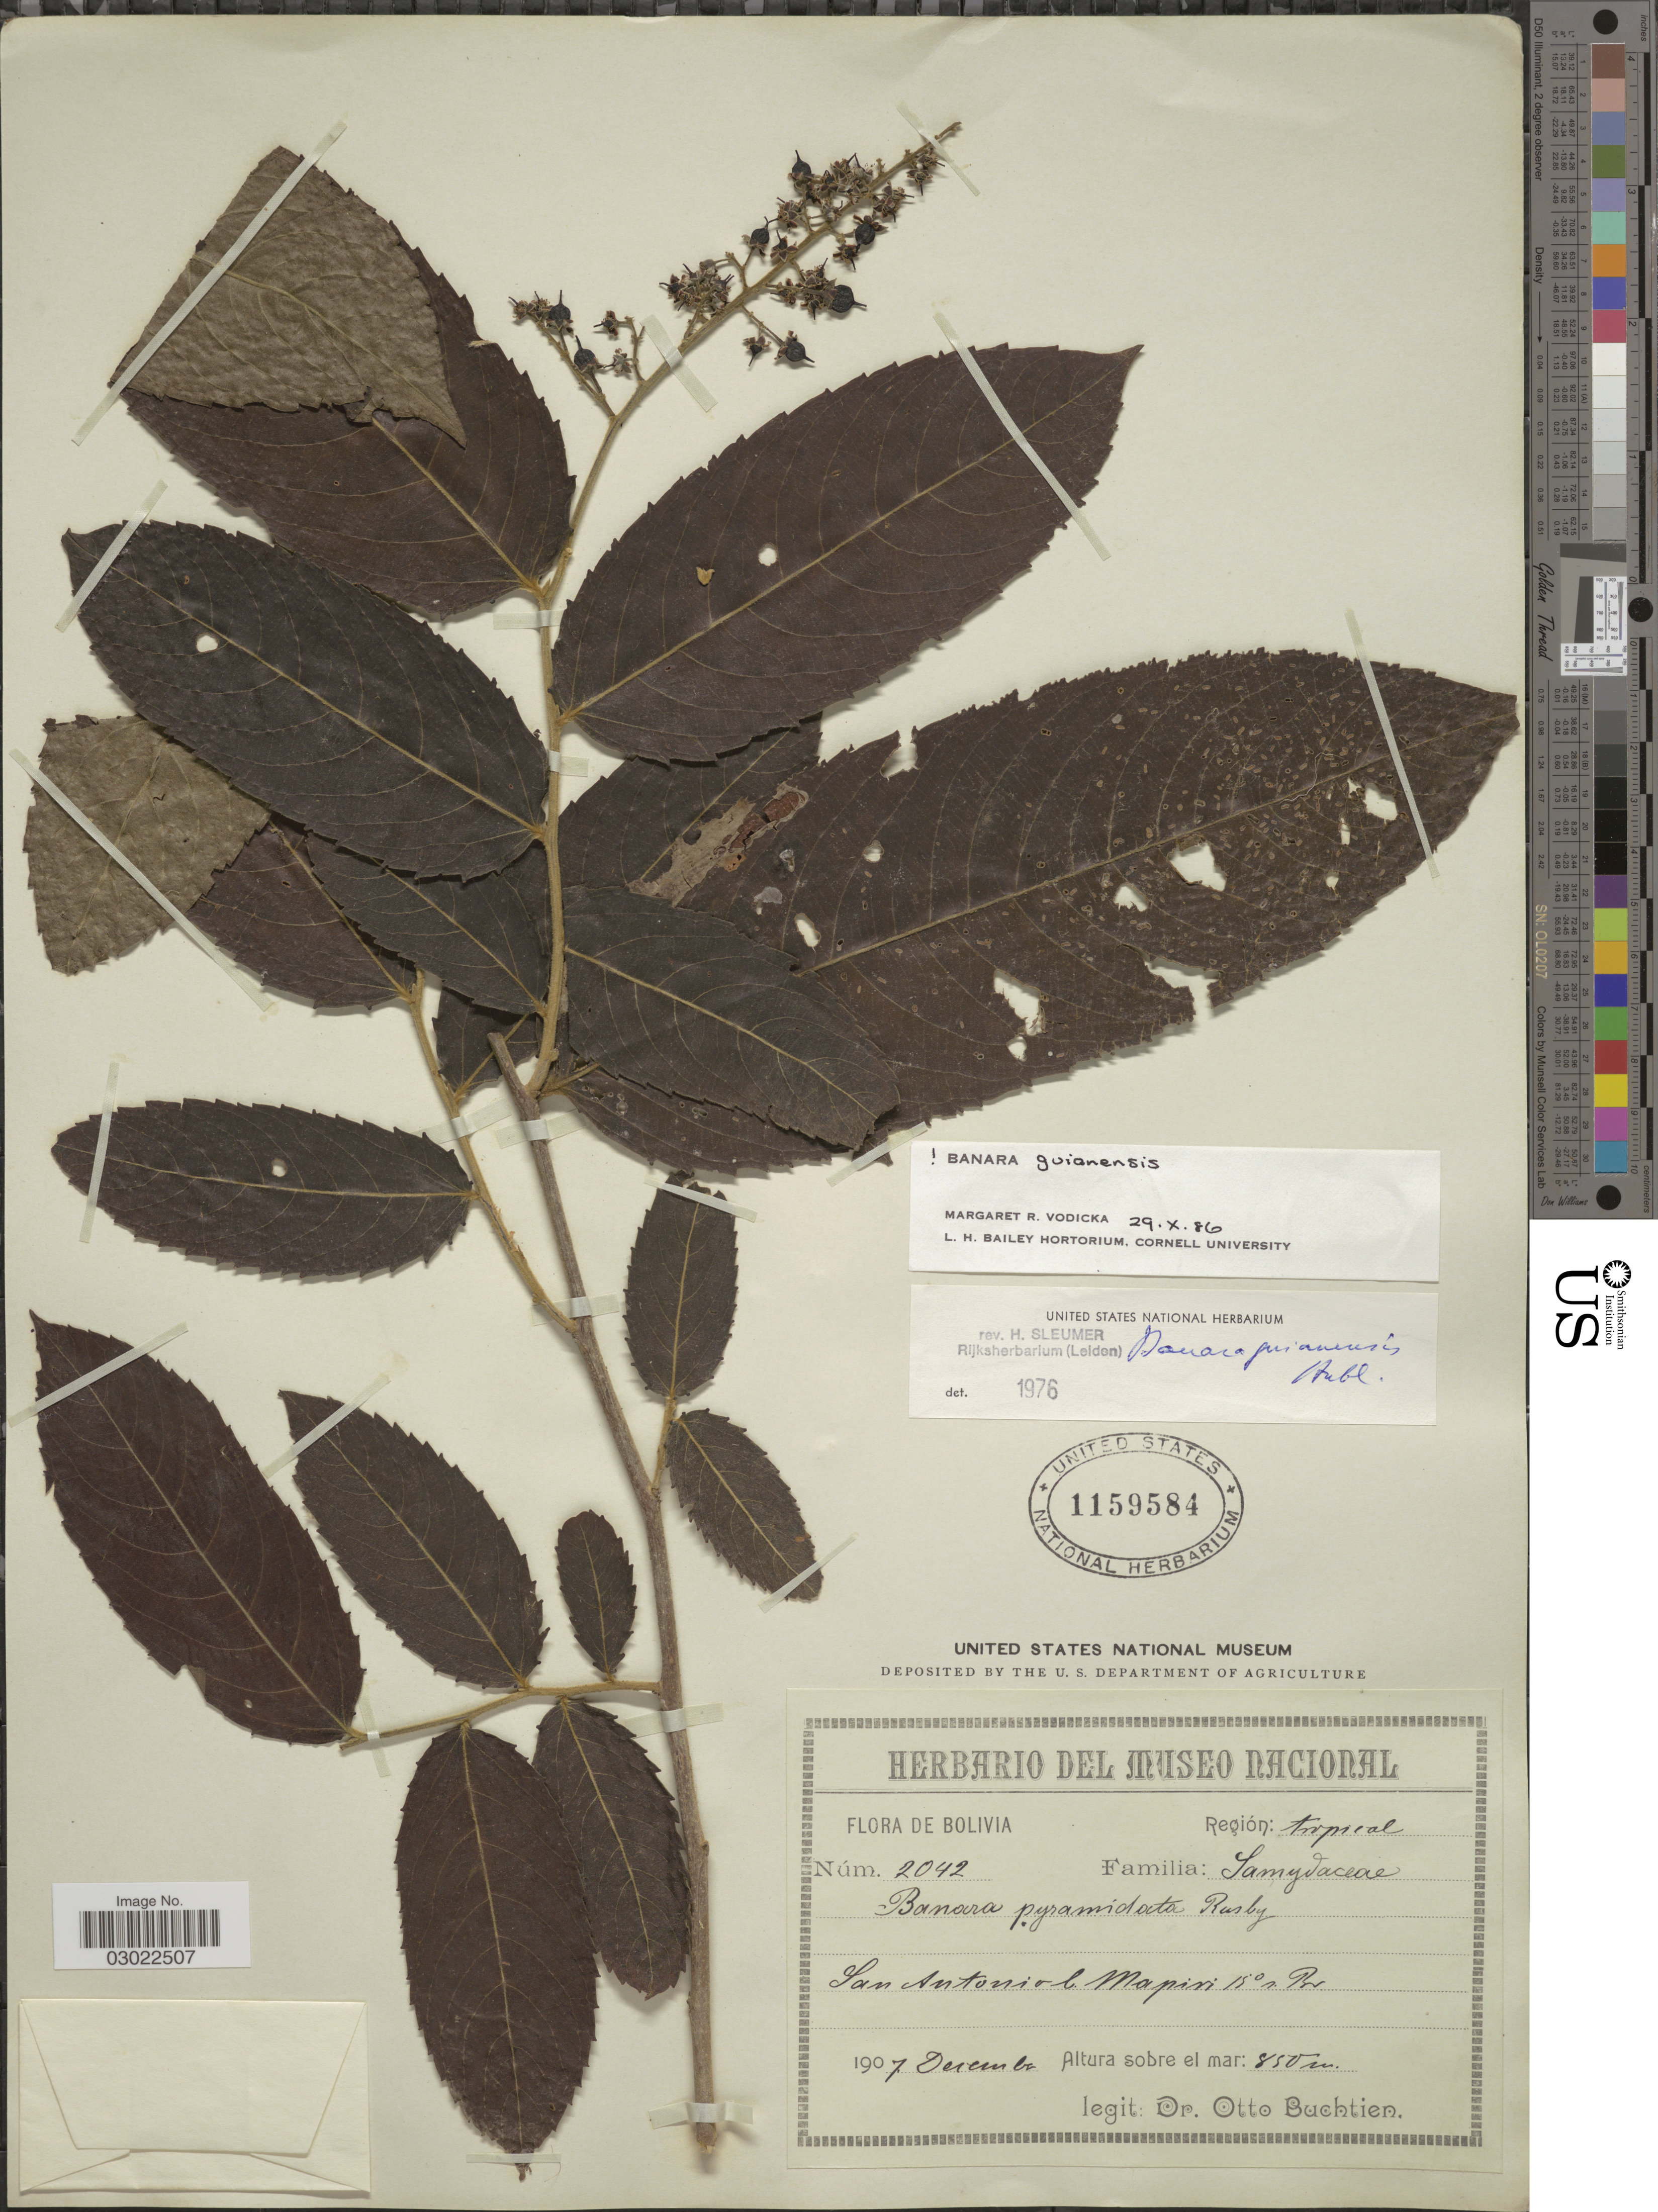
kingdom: Plantae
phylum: Tracheophyta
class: Magnoliopsida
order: Malpighiales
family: Salicaceae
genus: Banara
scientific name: Banara guianensis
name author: Aubl.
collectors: O. Buchtien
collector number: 2042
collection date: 1907-12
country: Bolivia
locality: Región: tropical. San Antonio b. Mapiri.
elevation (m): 850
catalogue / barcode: US 1159584